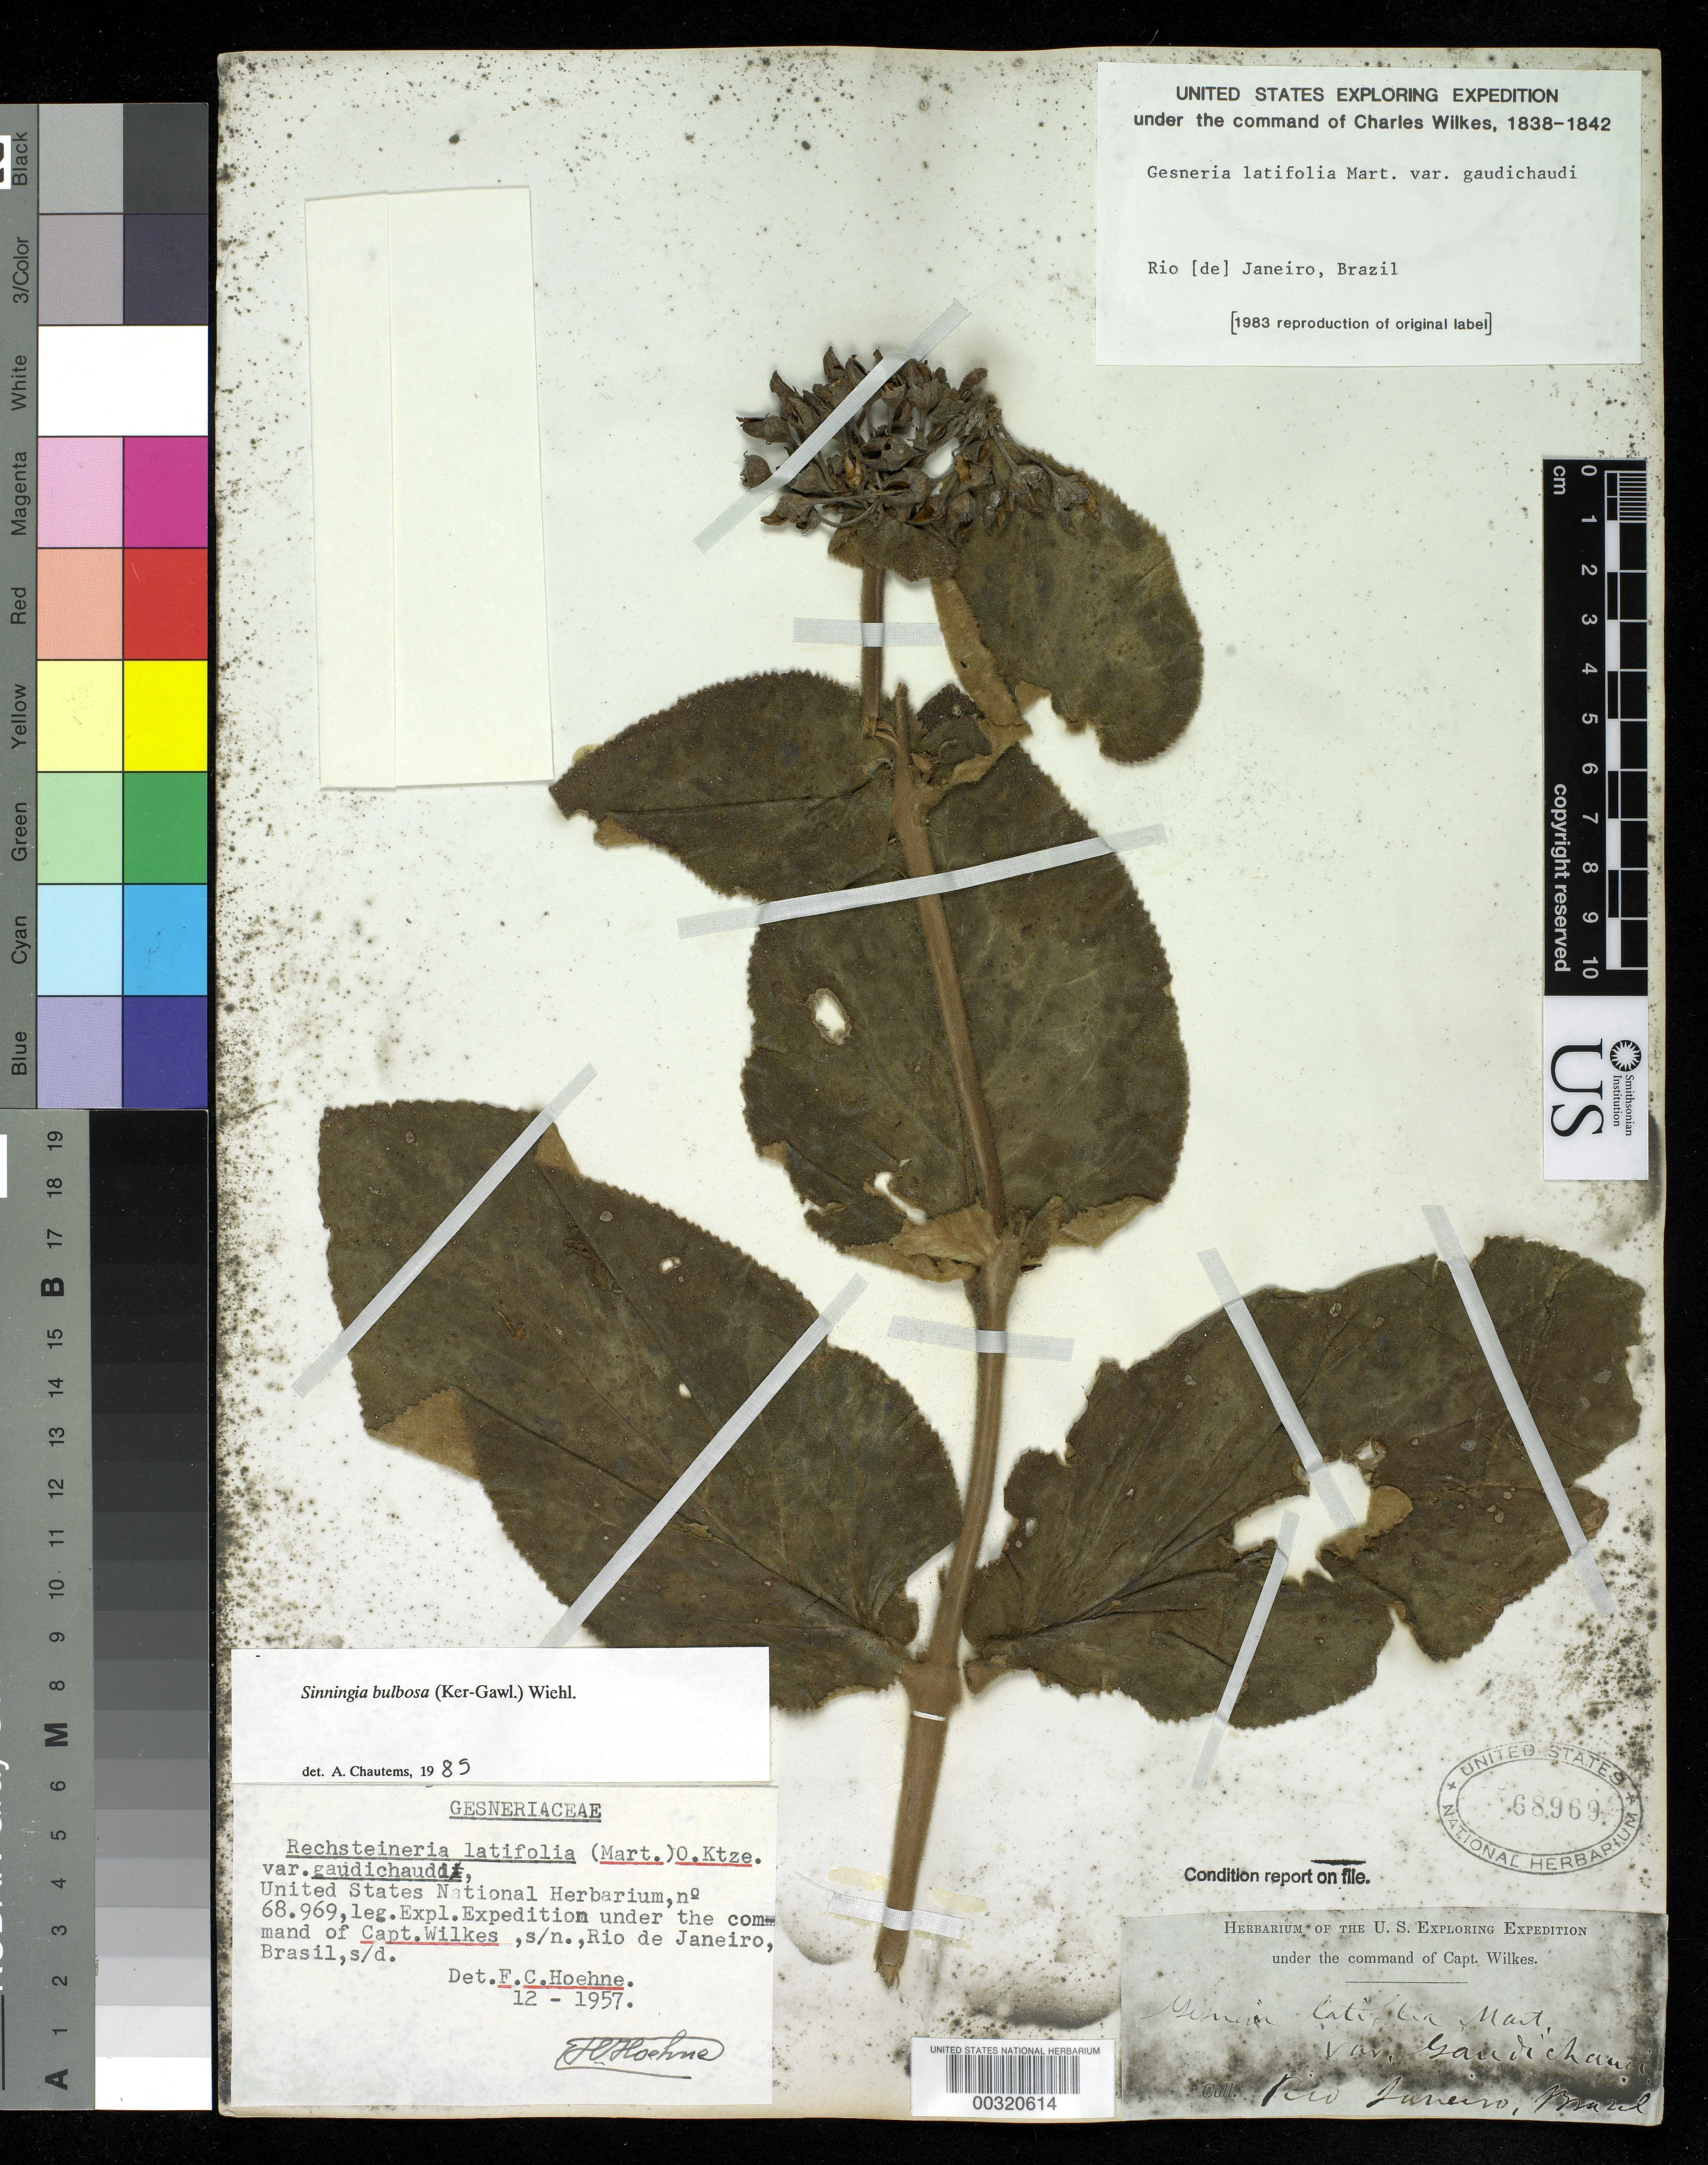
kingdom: Plantae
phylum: Tracheophyta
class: Magnoliopsida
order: Lamiales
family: Gesneriaceae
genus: Sinningia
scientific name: Sinningia bulbosa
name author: (Ker Gawl.) Wiehler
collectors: Wilkes Explor. Exped.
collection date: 1838/1842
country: Brazil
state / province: Rio de Janeiro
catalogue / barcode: US 68969